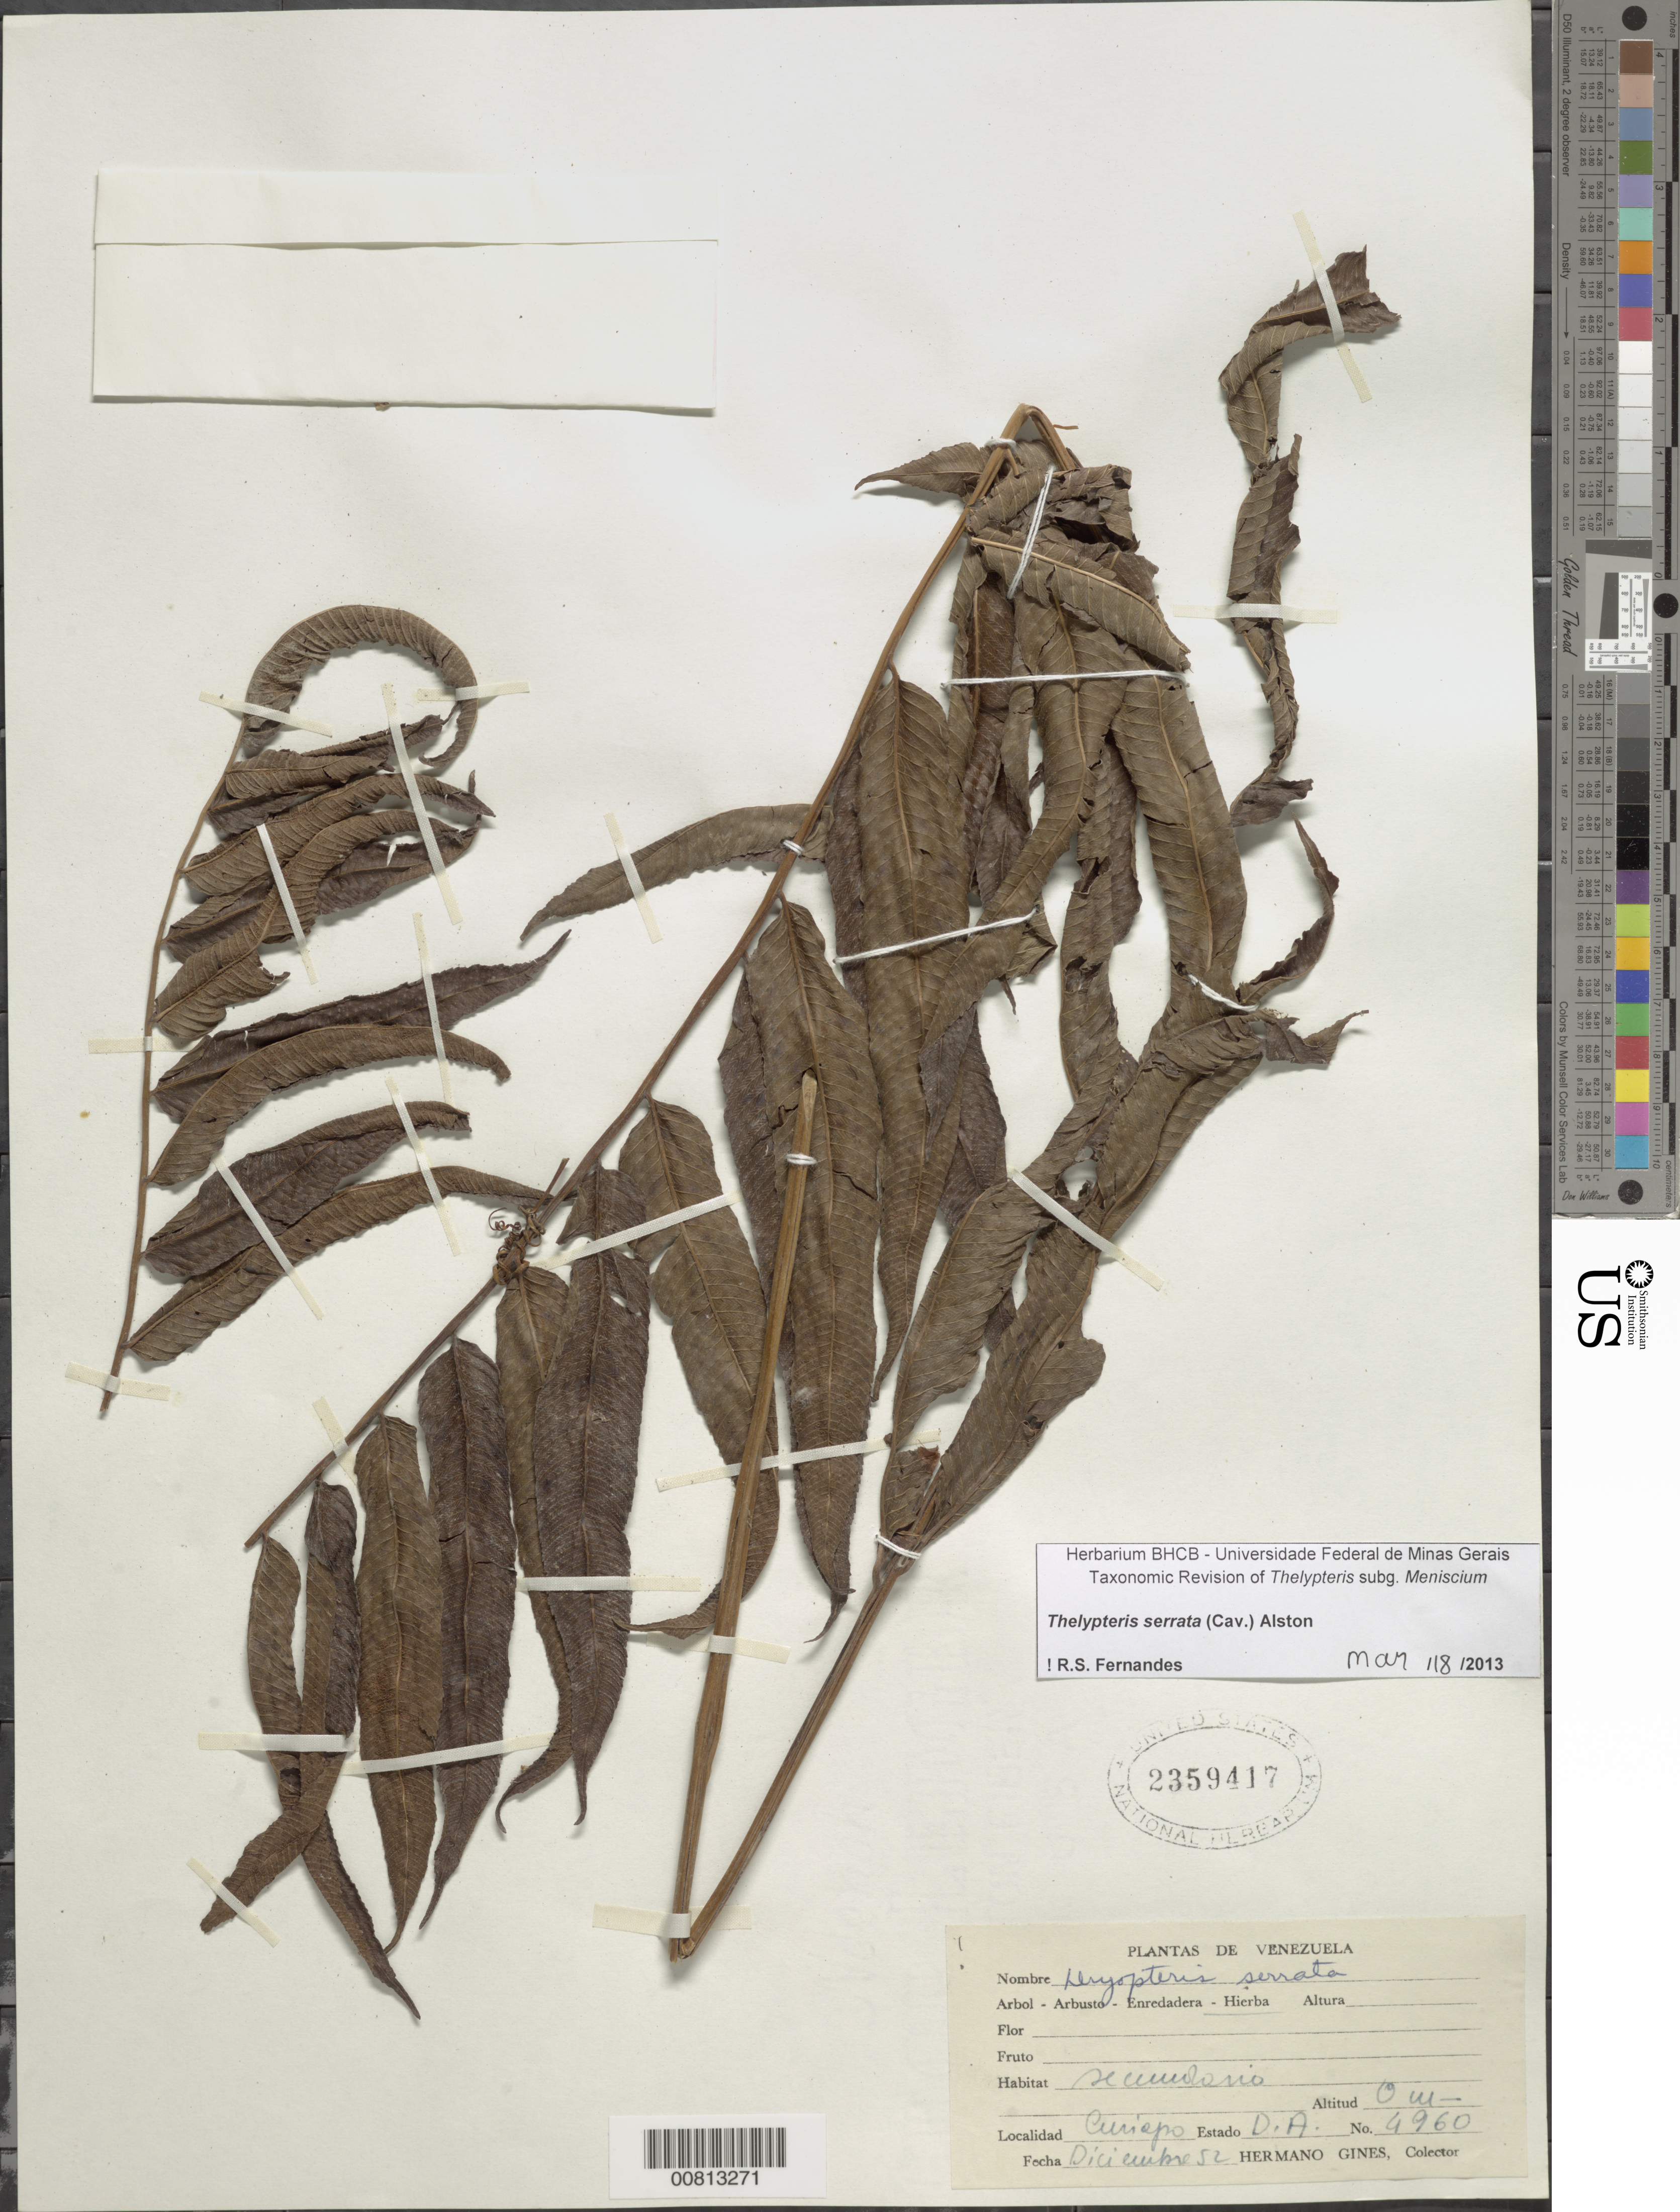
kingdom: Plantae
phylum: Tracheophyta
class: Polypodiopsida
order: Polypodiales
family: Thelypteridaceae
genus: Meniscium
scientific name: Meniscium serratum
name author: Cav.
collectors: H. Gines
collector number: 4960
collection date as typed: Dec-52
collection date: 1952-12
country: Venezuela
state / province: Delta Amacuro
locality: Curiapo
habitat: Secondary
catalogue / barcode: US 2359417